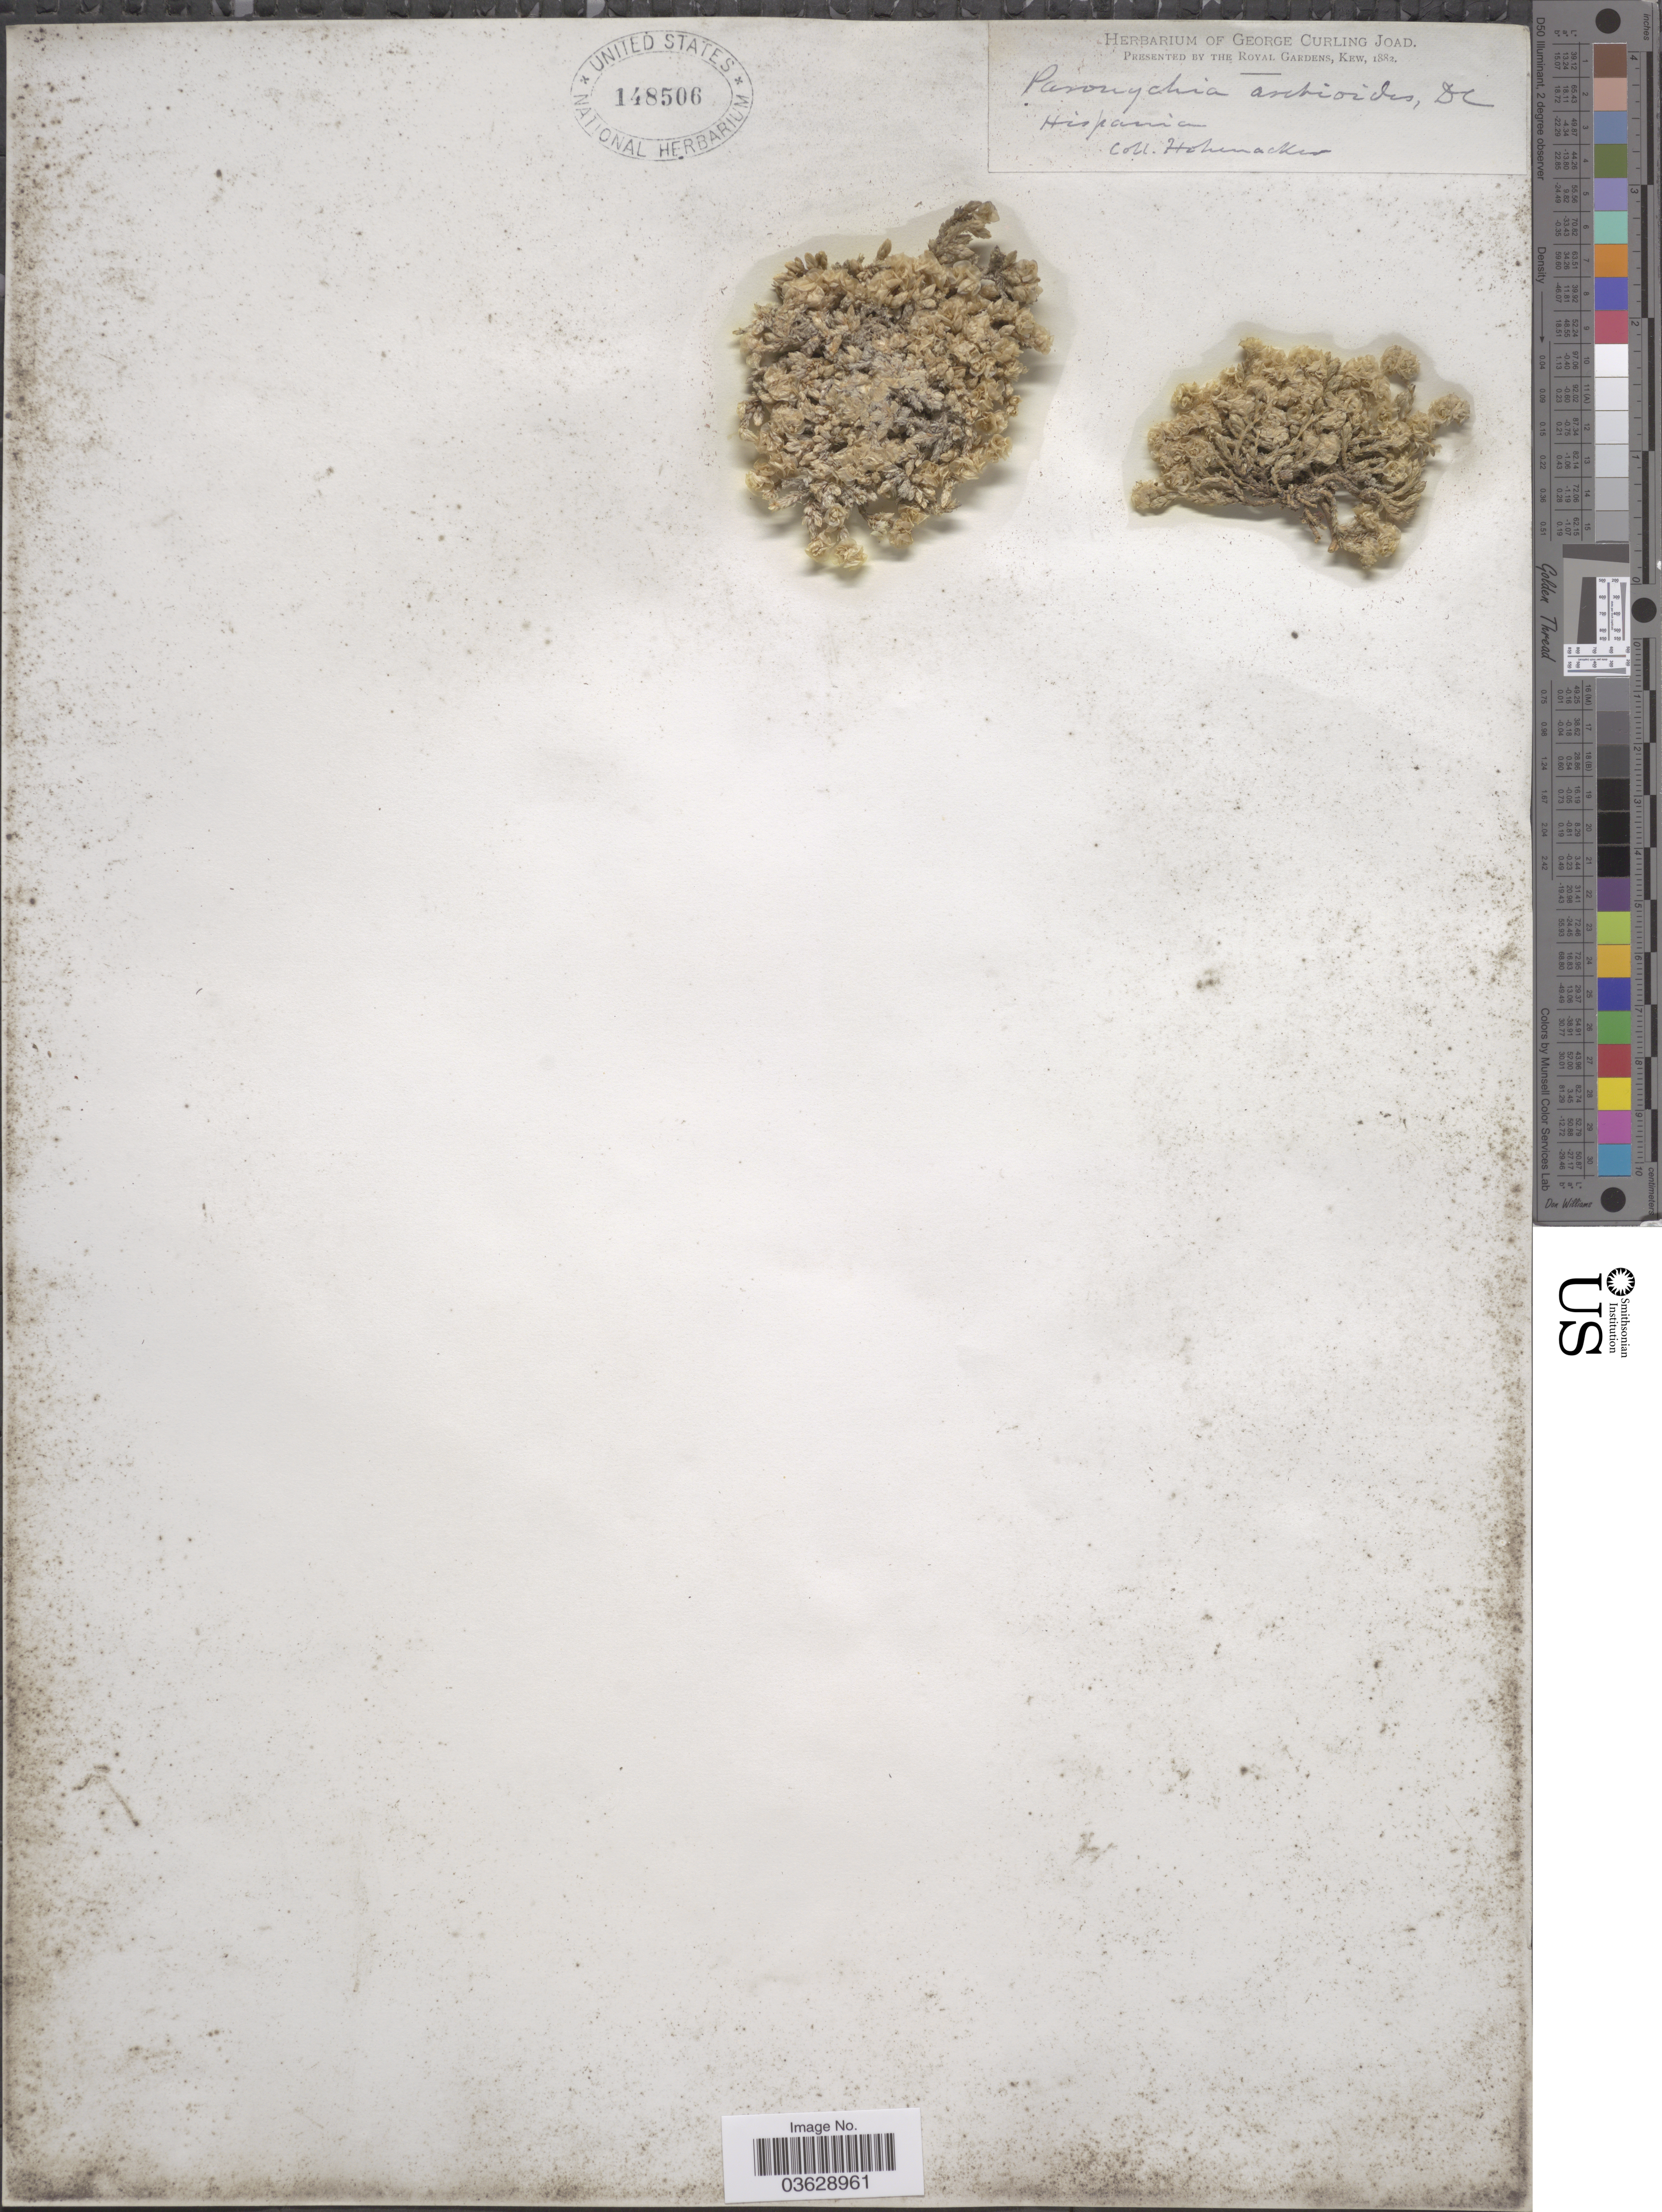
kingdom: Plantae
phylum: Tracheophyta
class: Magnoliopsida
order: Caryophyllales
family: Caryophyllaceae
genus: Paronychia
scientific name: Paronychia aretioides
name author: DC.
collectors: Hohenacker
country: Spain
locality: Hispania.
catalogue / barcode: US 148506